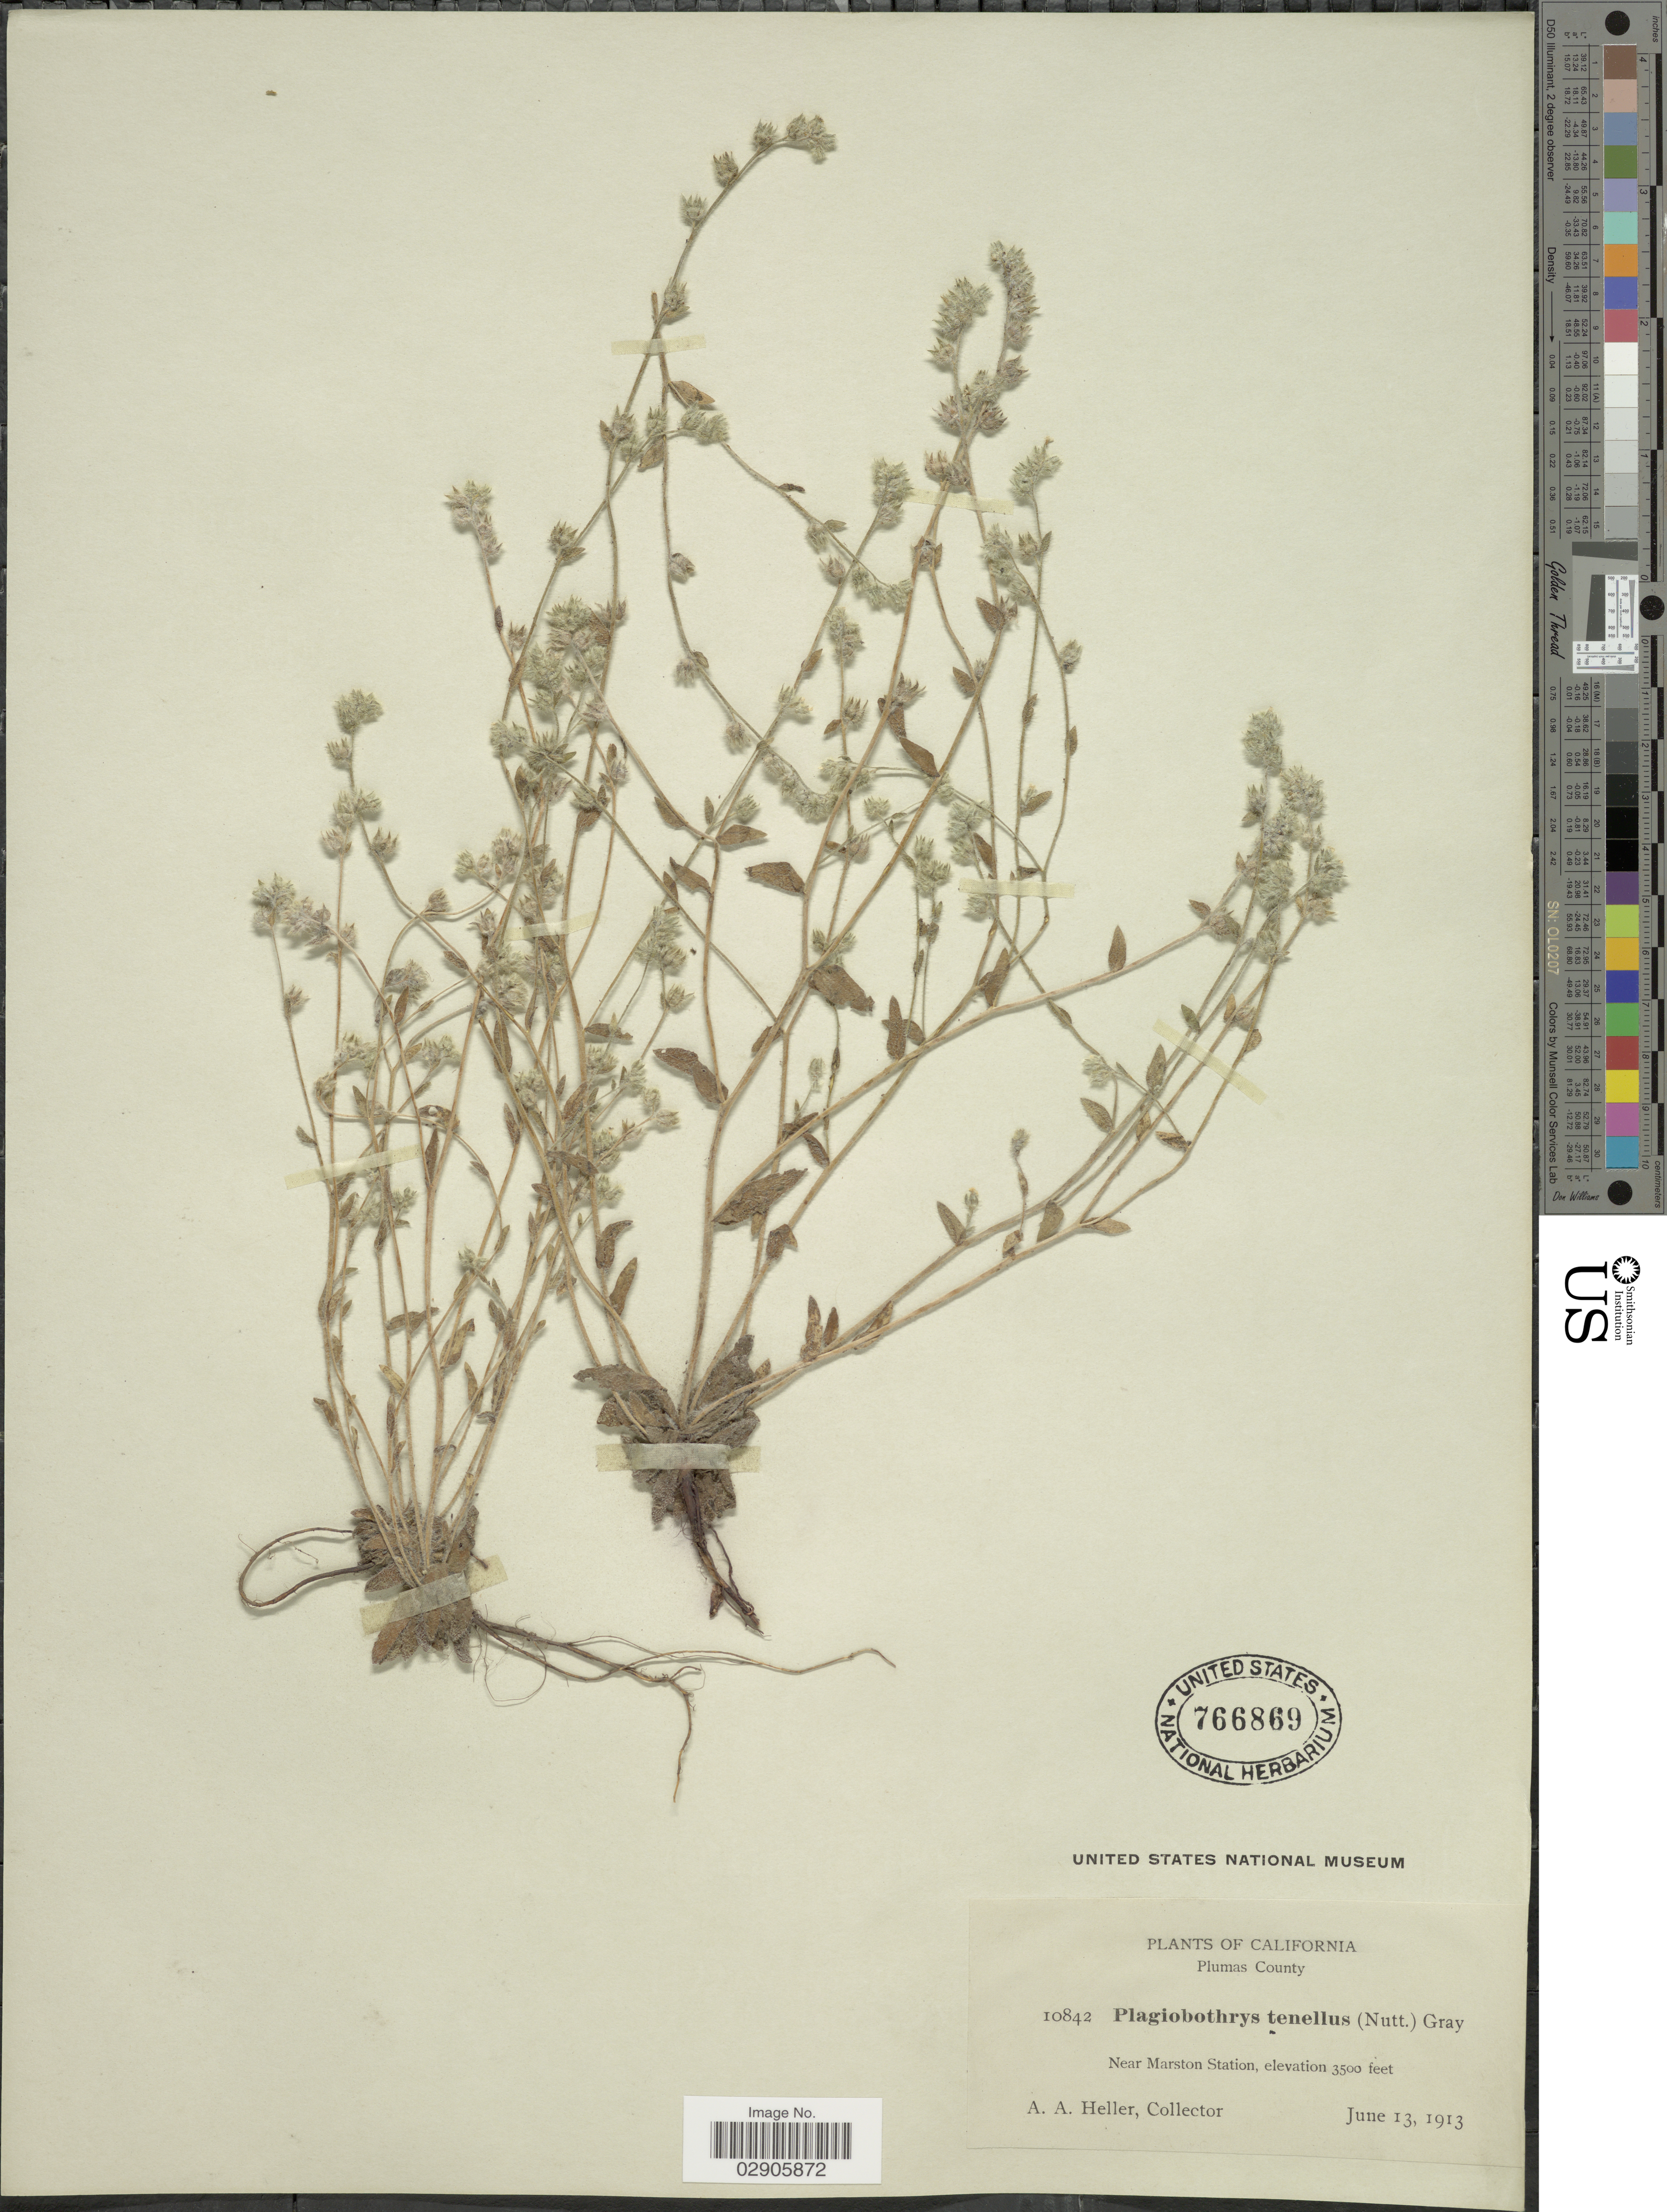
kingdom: Plantae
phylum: Tracheophyta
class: Magnoliopsida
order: Boraginales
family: Boraginaceae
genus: Plagiobothrys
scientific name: Plagiobothrys tenellus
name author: (Nutt.) A. Gray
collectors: A. A. Heller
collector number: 10842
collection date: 1913-06-13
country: United States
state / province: California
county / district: Plumas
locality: Plumas County. Near Marston Station.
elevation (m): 1067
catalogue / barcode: US 766869